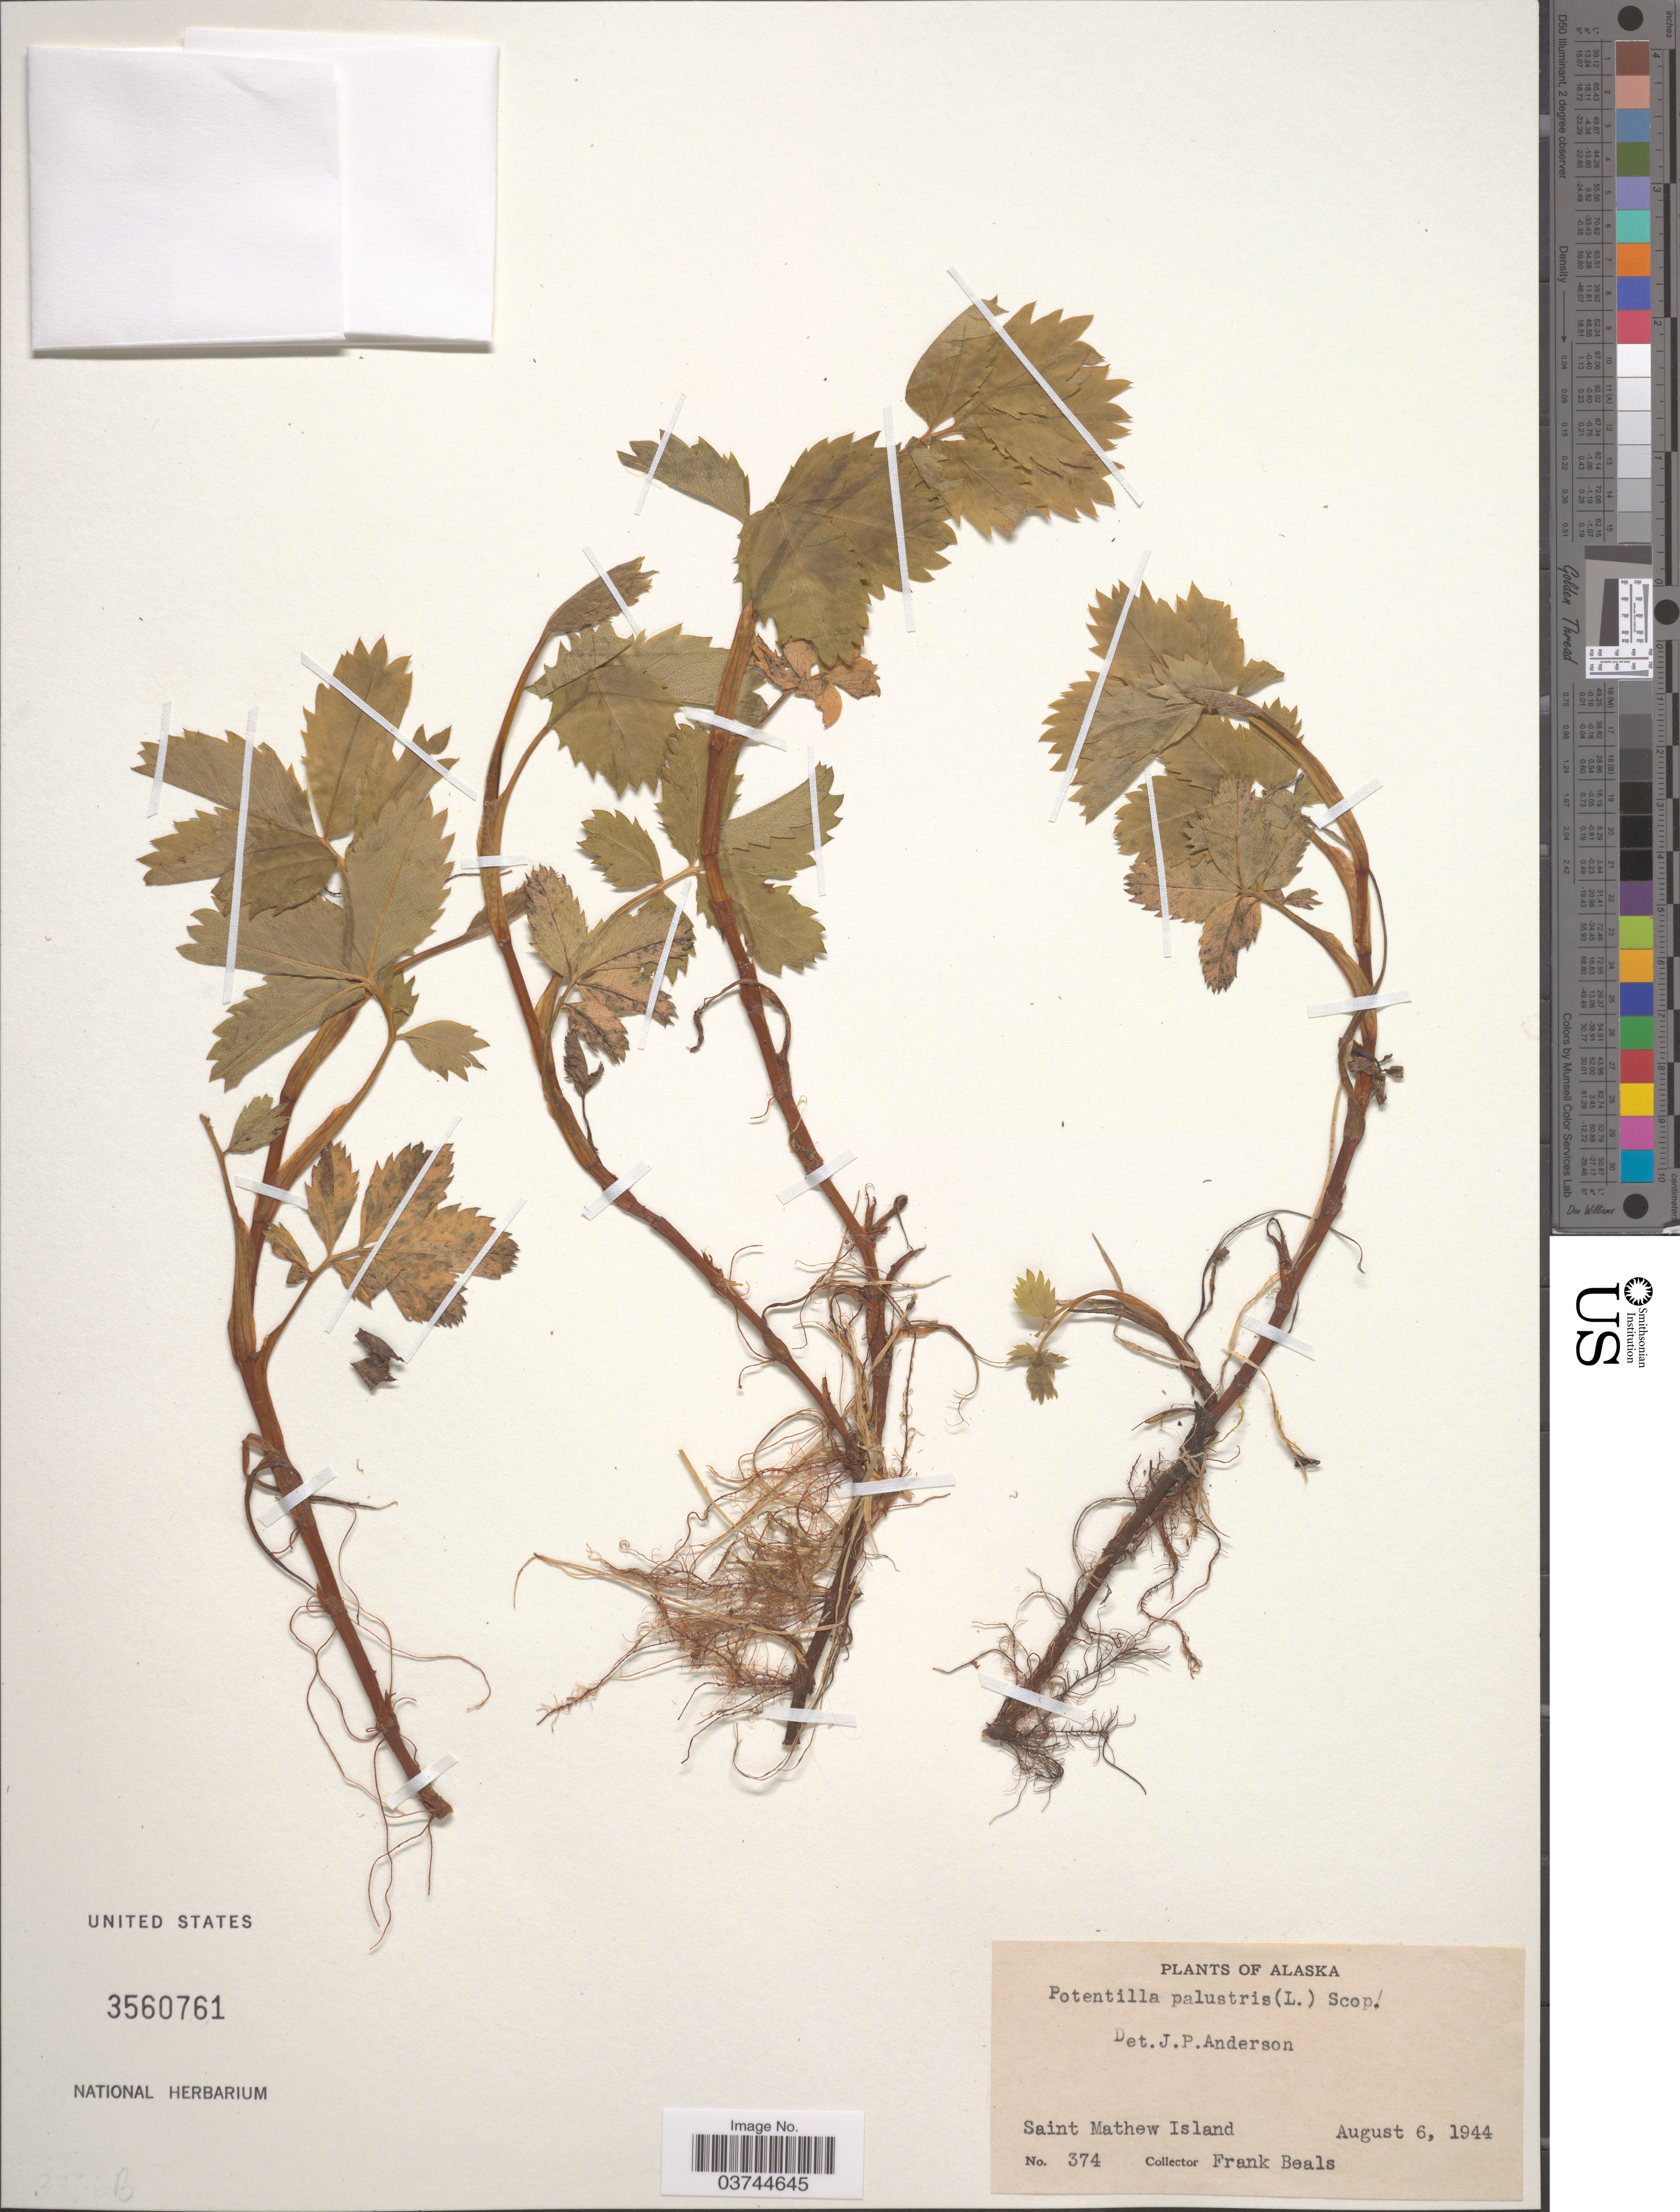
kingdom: Plantae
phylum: Tracheophyta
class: Magnoliopsida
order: Rosales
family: Rosaceae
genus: Comarum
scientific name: Comarum palustre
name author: L.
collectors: F. Beals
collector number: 374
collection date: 1944-08-06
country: United States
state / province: Alaska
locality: Saint mathew Island.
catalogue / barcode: US 3560761